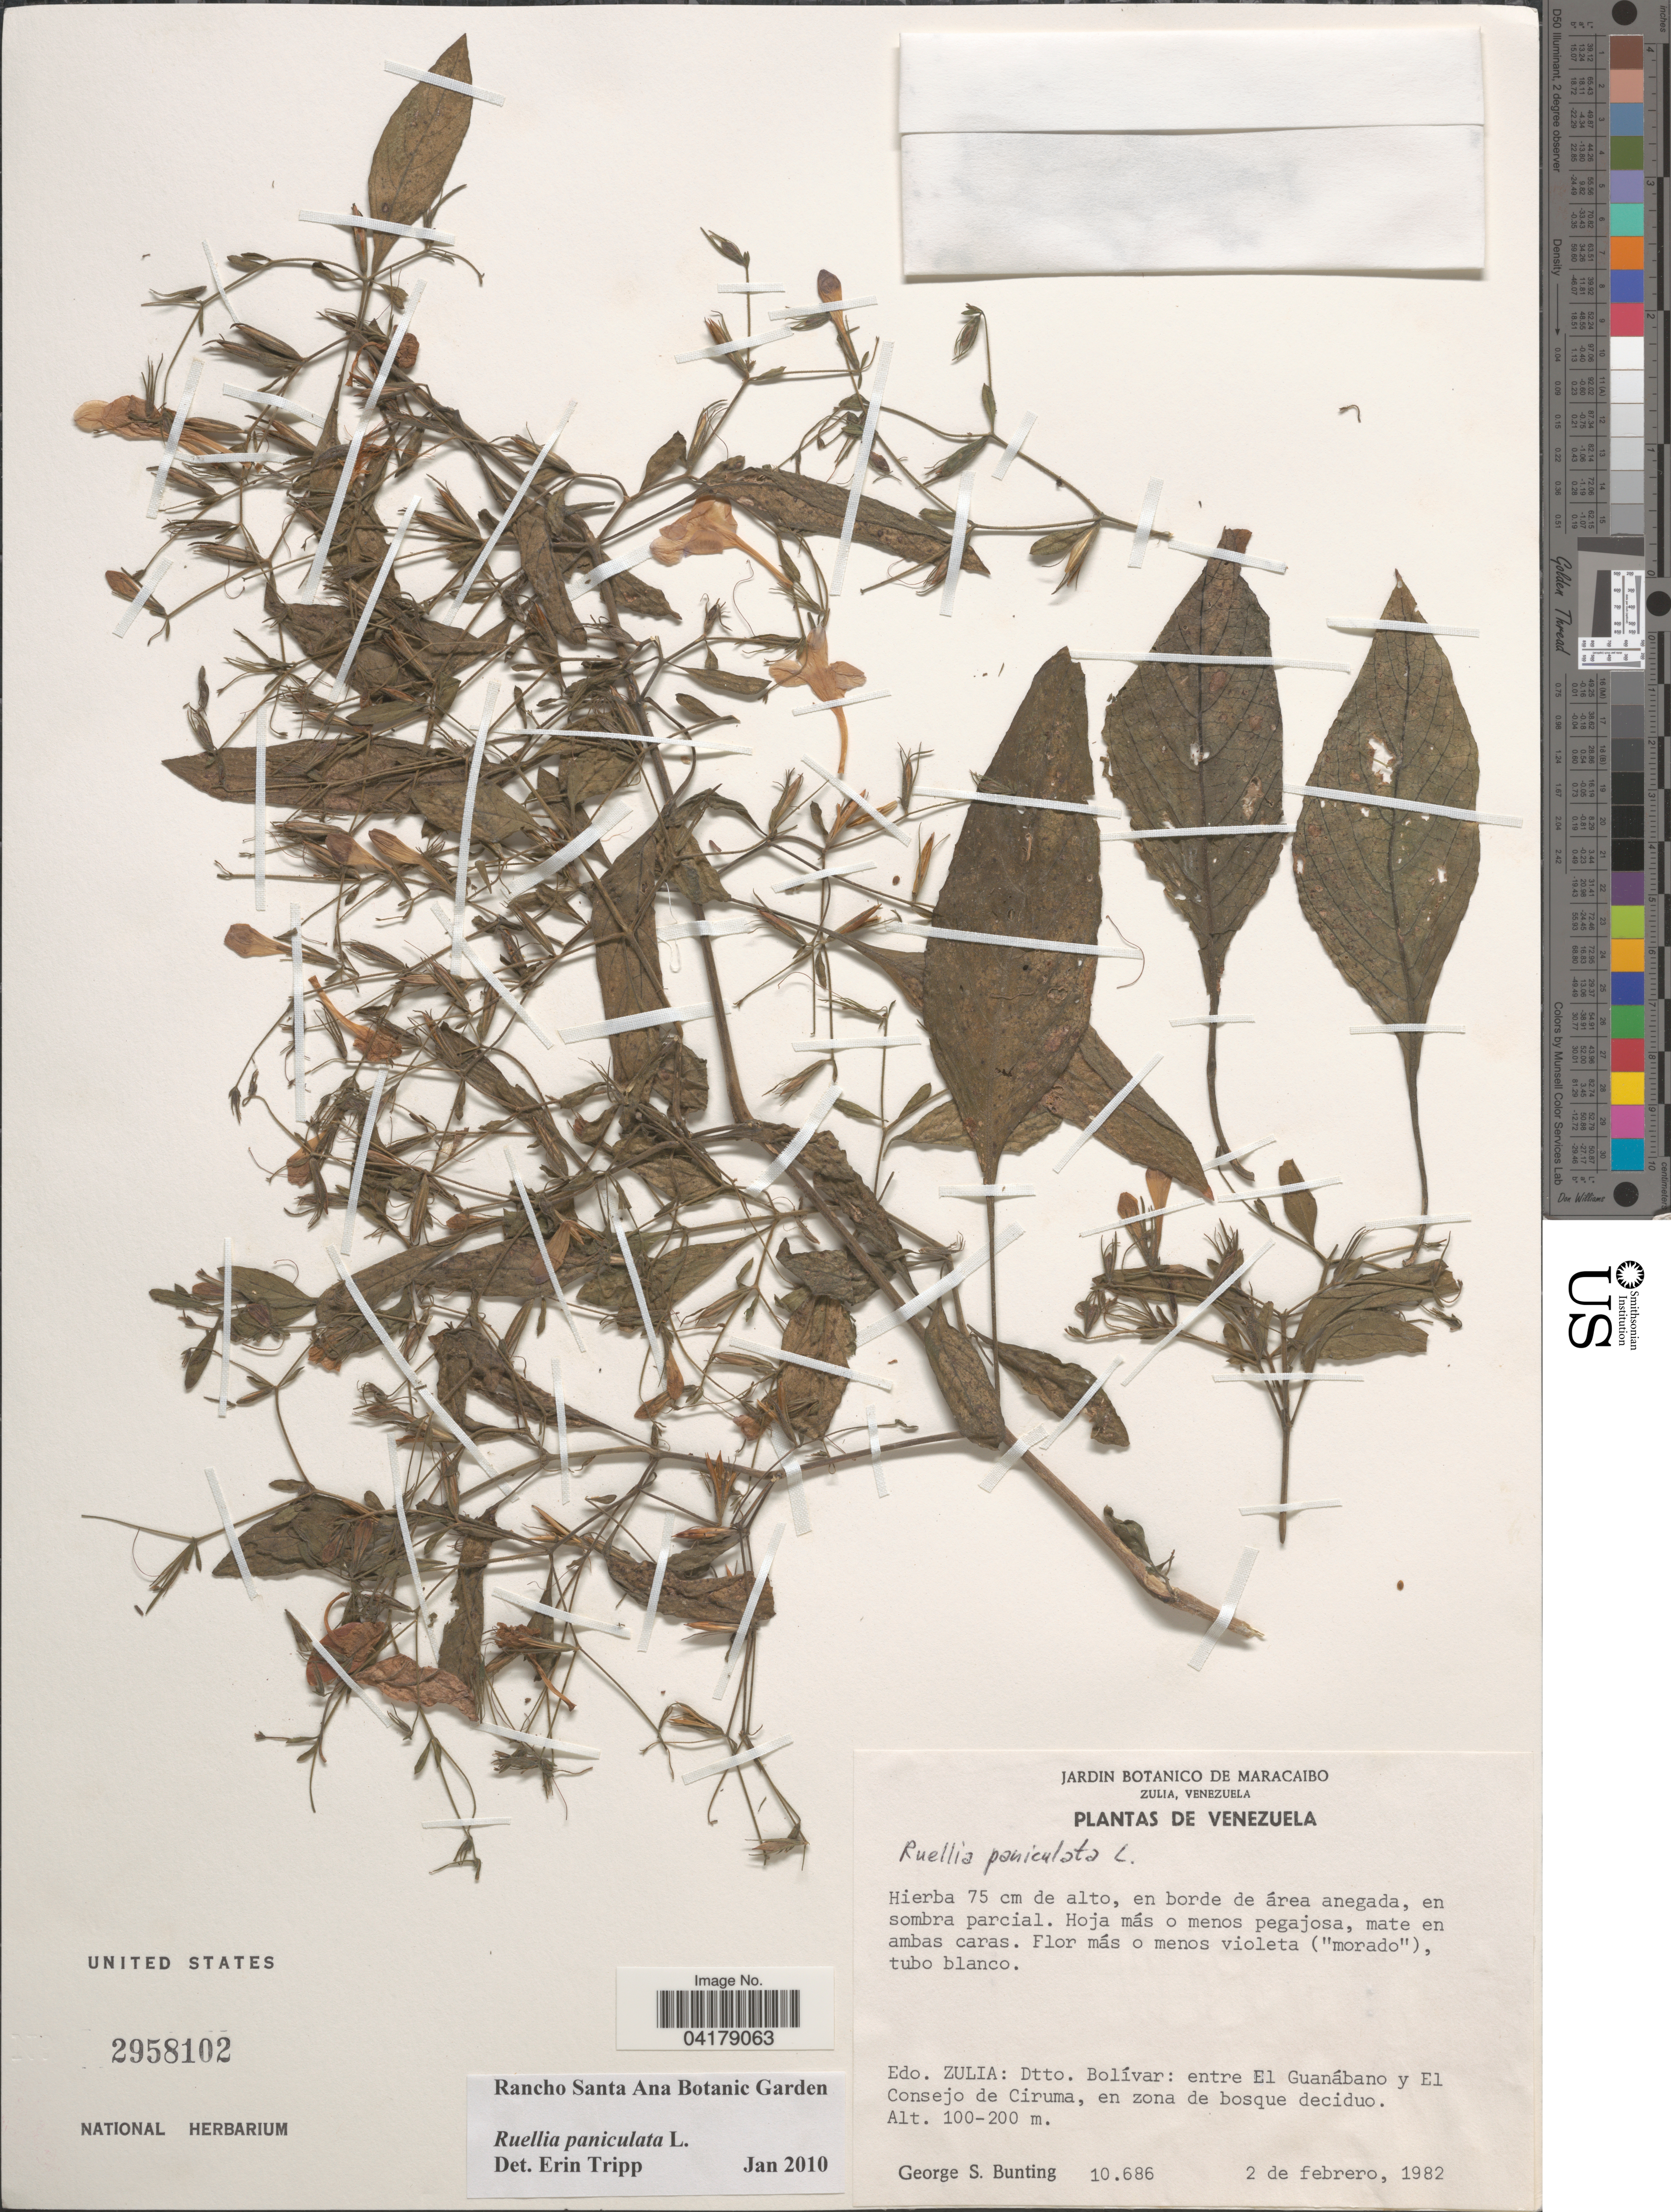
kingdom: Plantae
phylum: Tracheophyta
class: Magnoliopsida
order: Lamiales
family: Acanthaceae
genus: Ruellia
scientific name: Ruellia paniculata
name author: L.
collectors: G. S. Bunting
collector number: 10686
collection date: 1982-02-02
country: Venezuela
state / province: Zulia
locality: Dtto. Bolívar: entre El Guanábano y El Consejo de Ciruma, en zona de bosque deciduo.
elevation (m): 100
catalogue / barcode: US 2958102